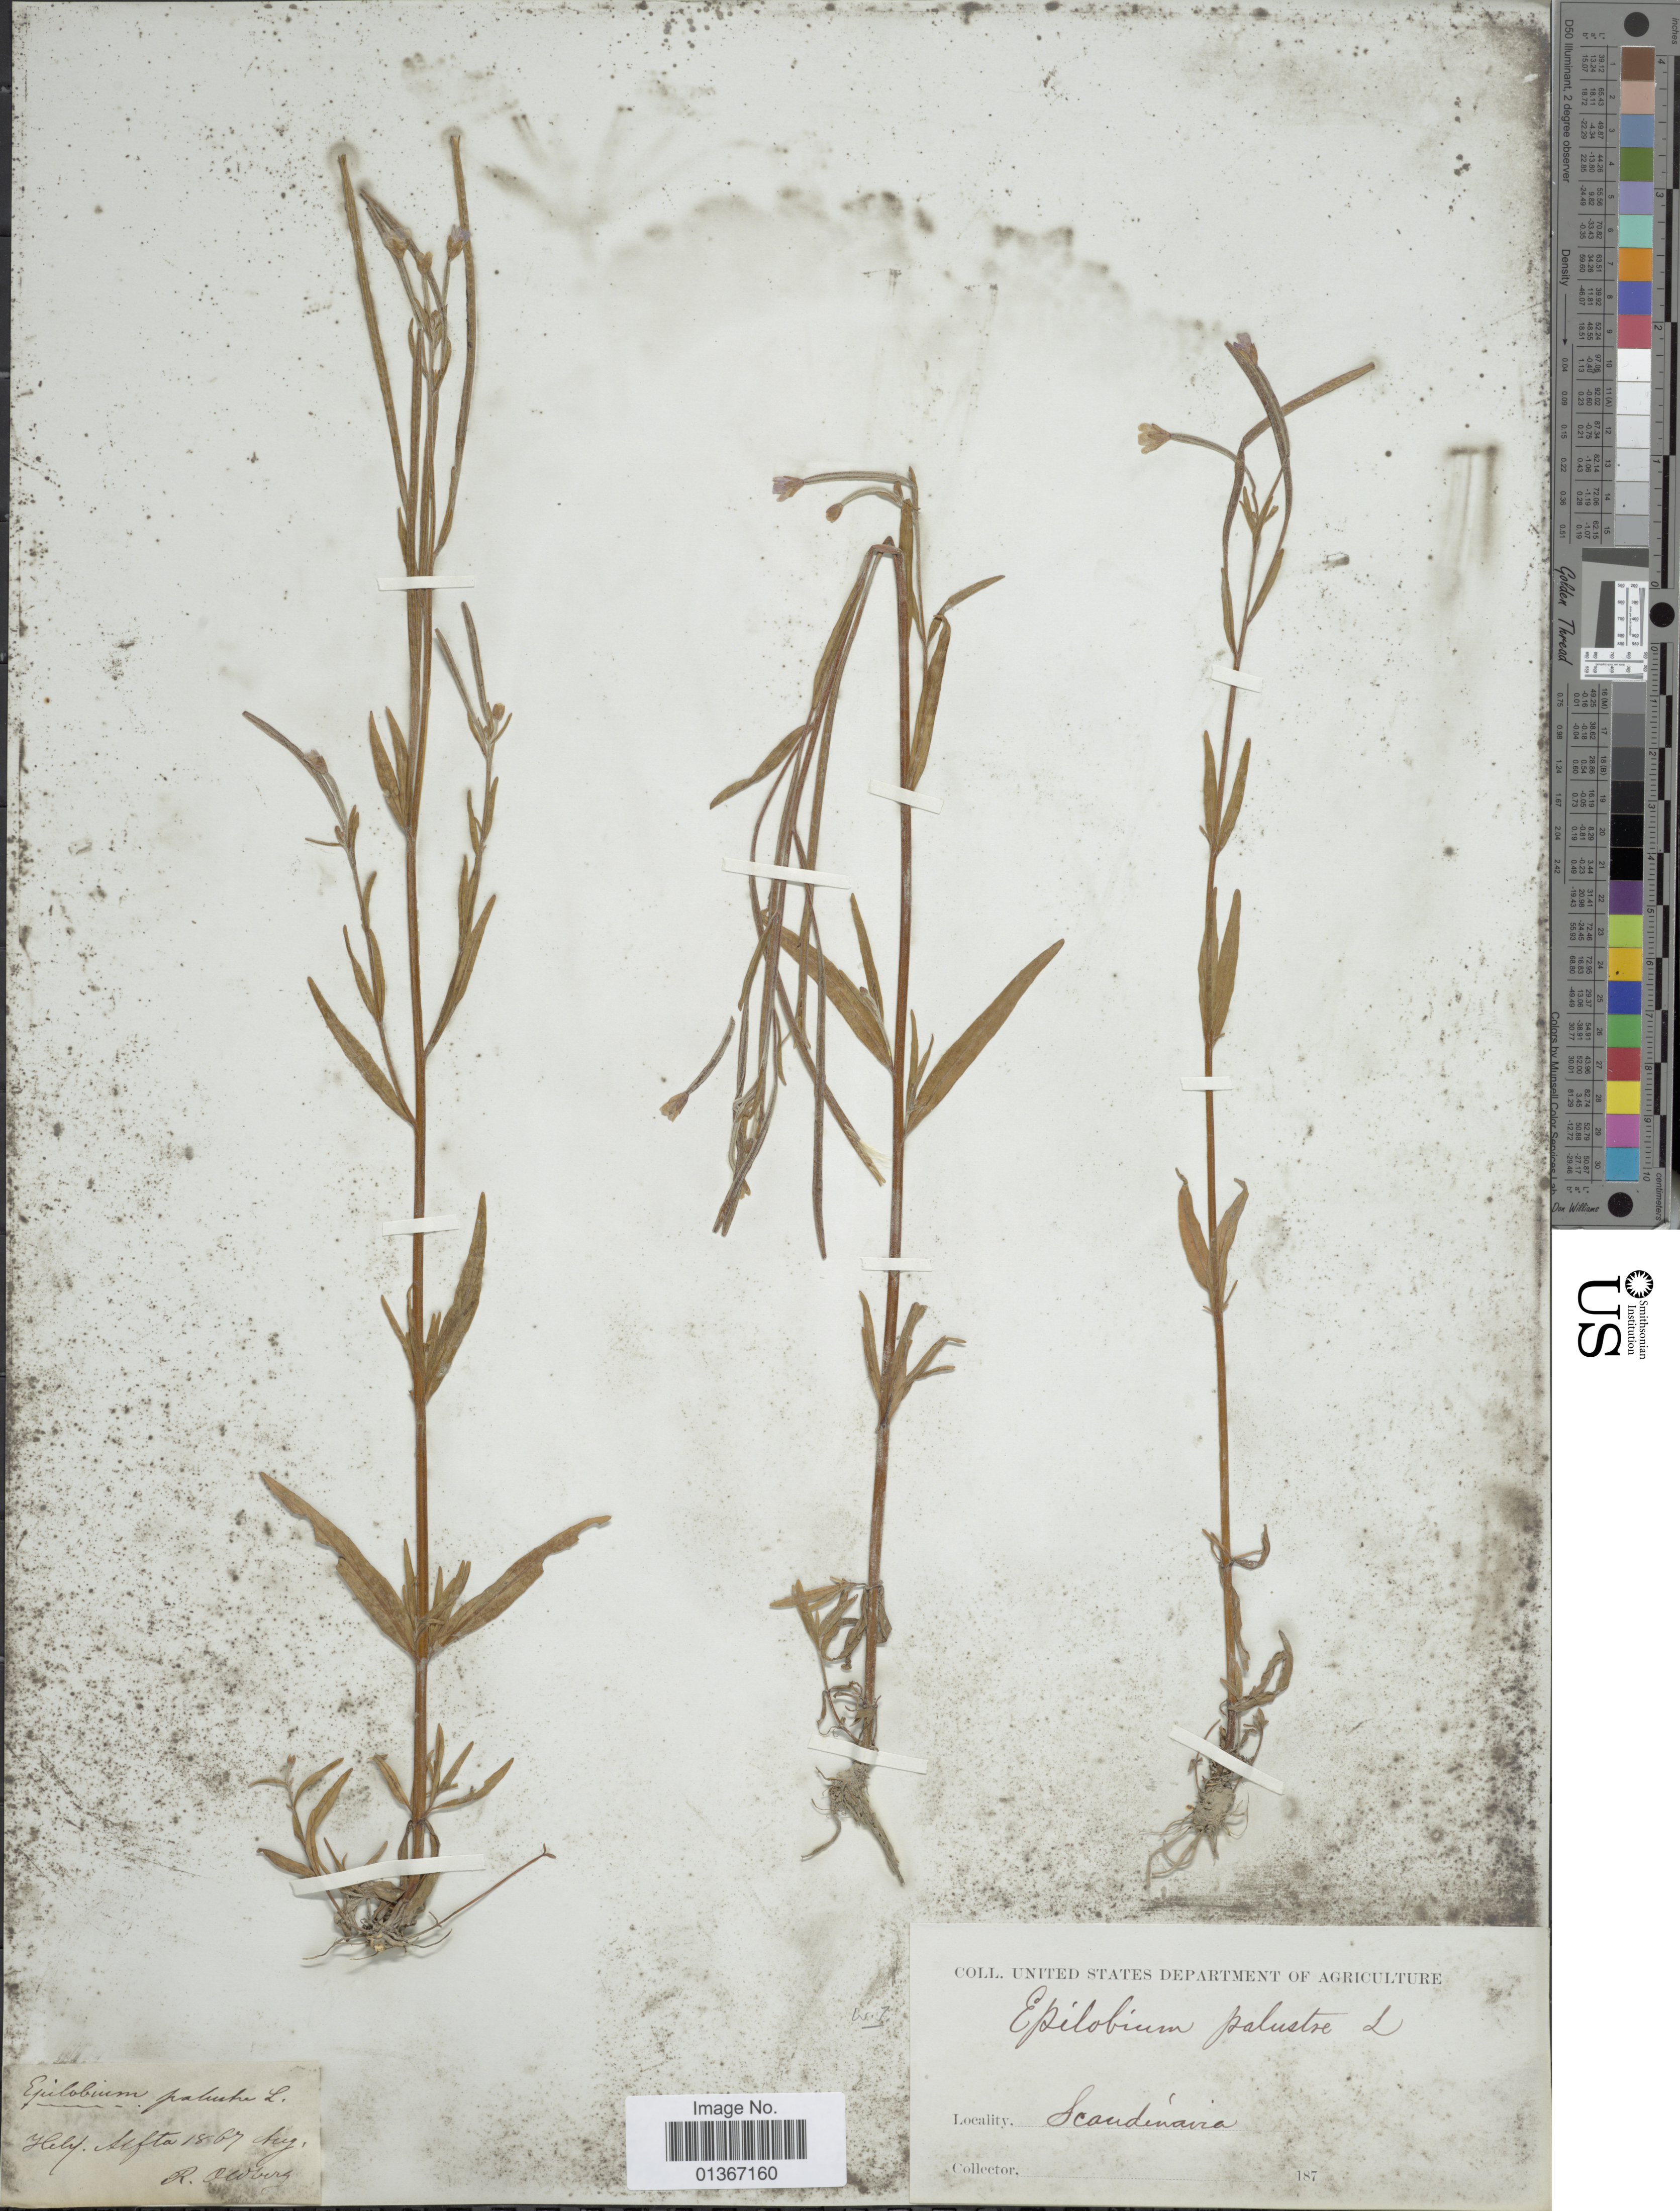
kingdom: Plantae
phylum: Tracheophyta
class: Magnoliopsida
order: Myrtales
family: Onagraceae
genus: Epilobium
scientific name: Epilobium palustre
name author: L.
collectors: R. Oldberg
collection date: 1867-08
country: Sweden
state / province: Gävleborg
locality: Scandinavia. Helv. Alfta.